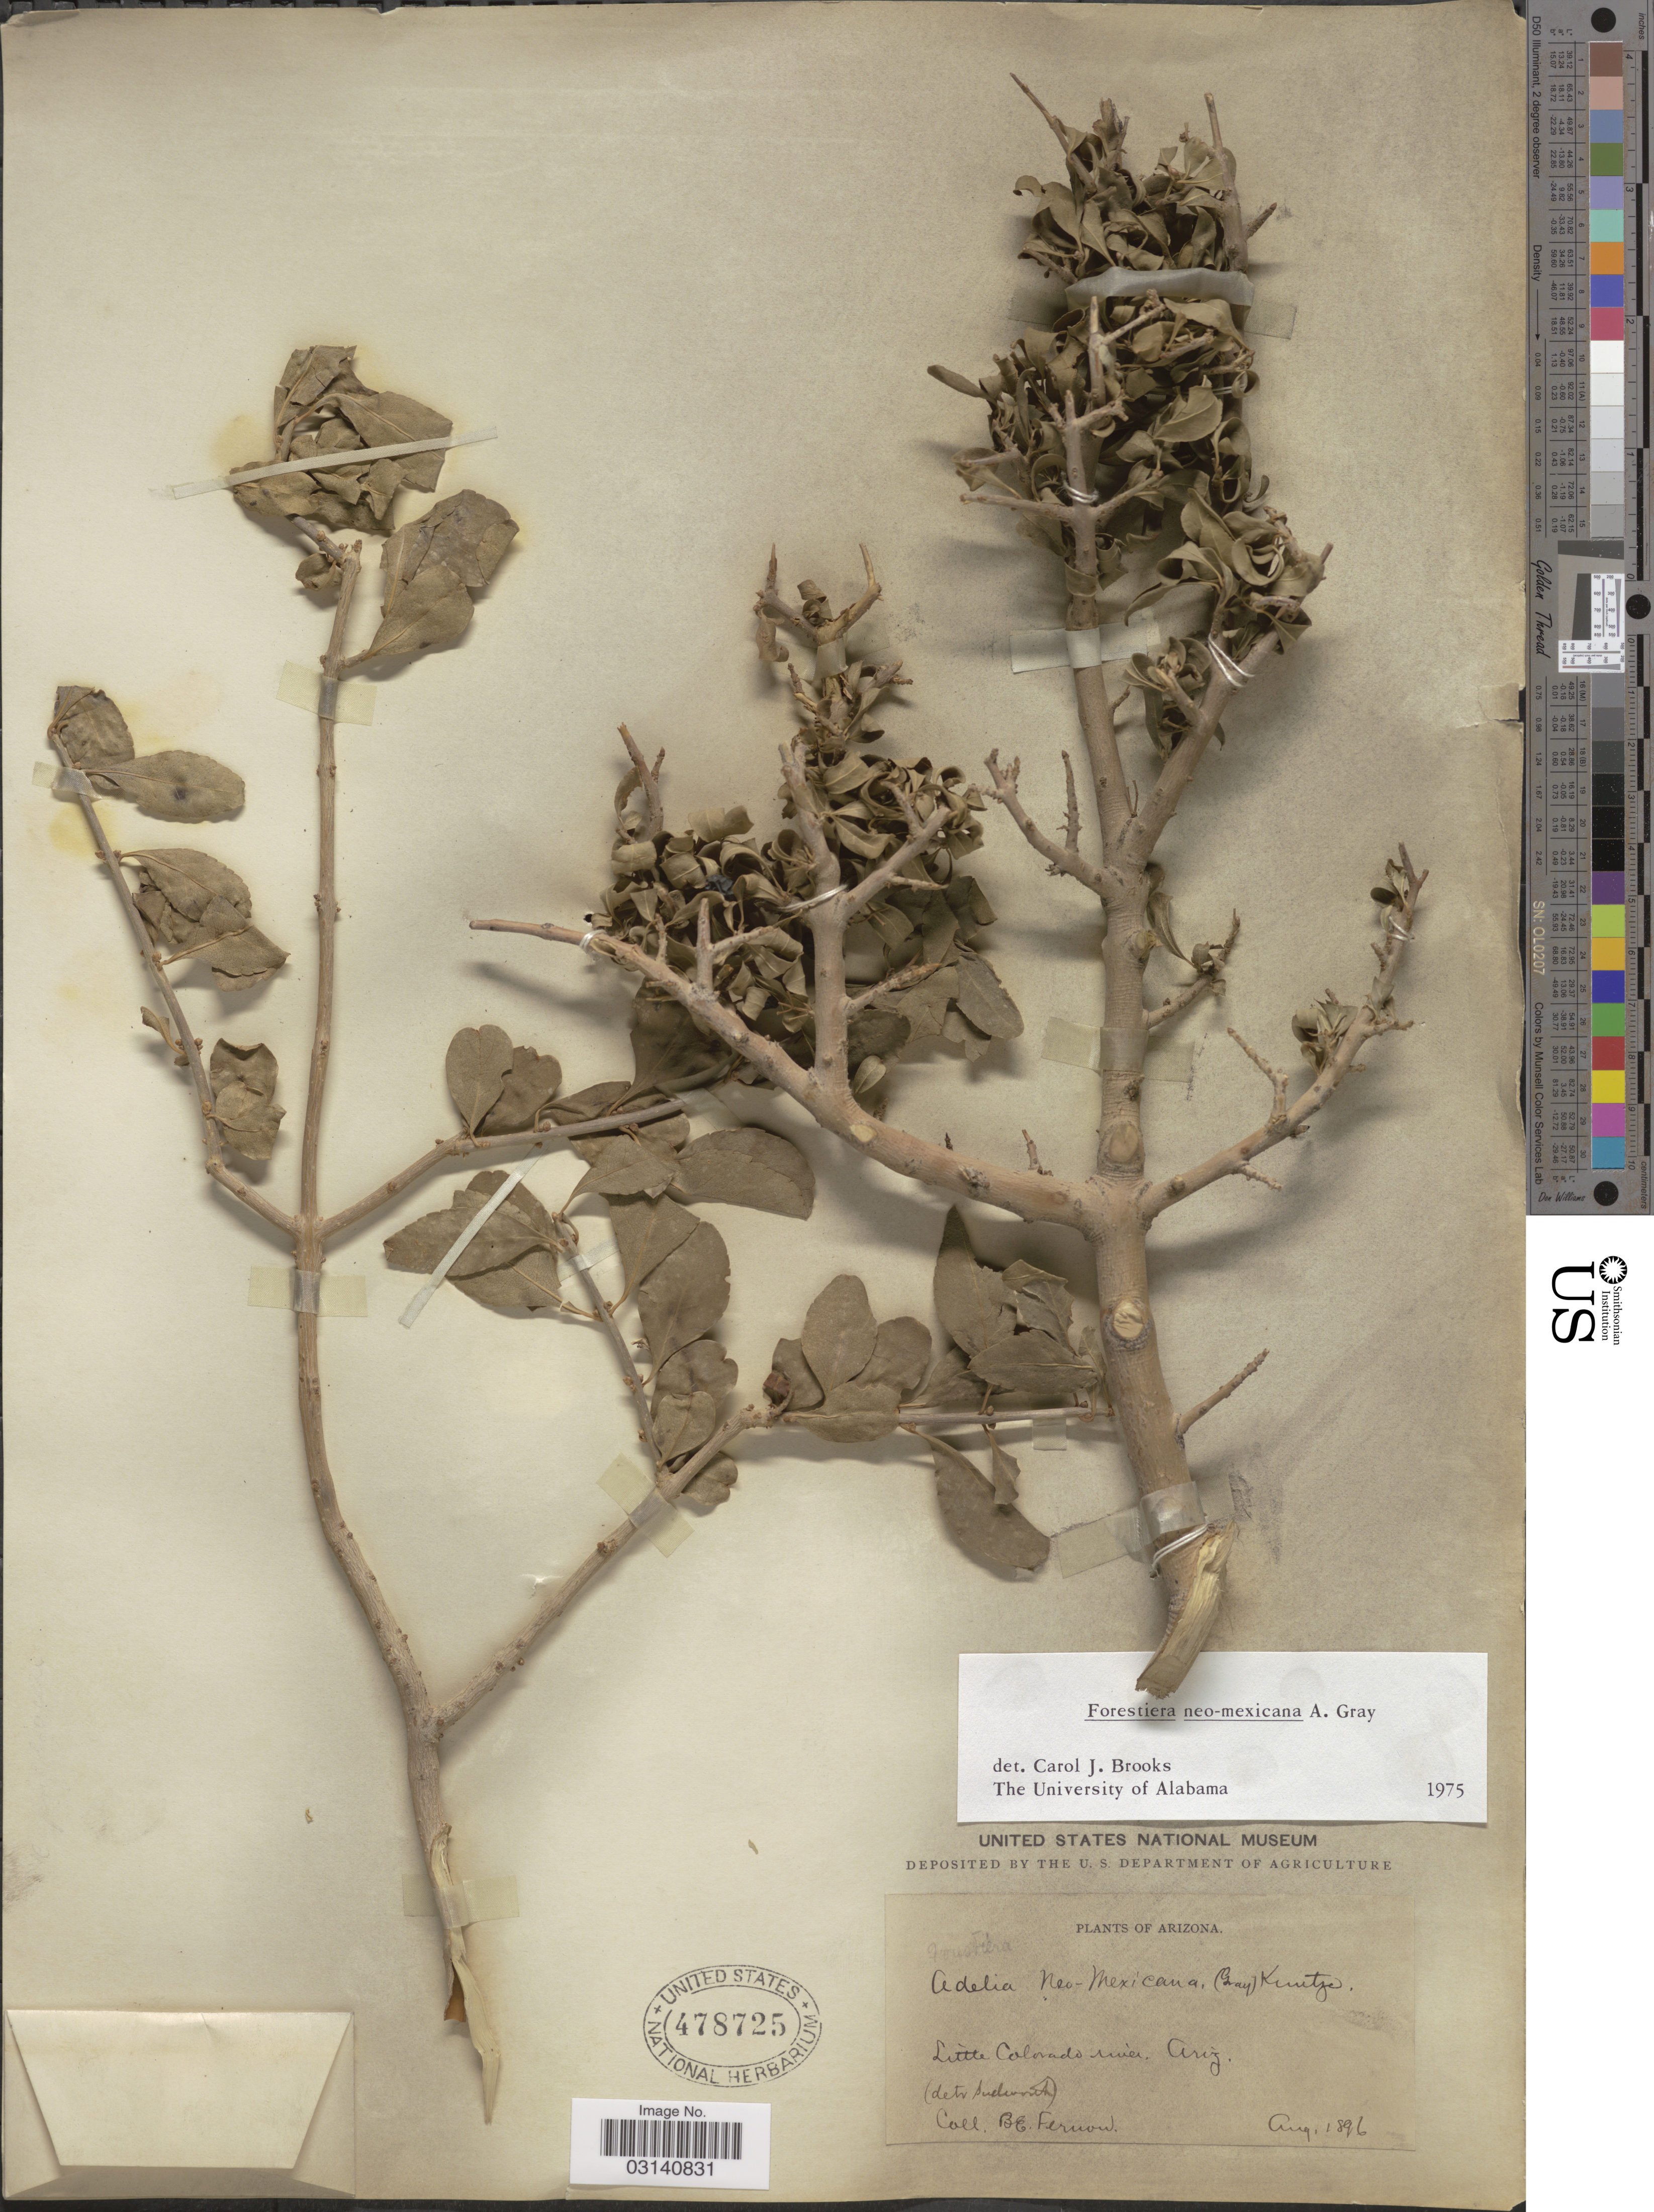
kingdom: Plantae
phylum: Tracheophyta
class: Magnoliopsida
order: Lamiales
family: Oleaceae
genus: Forestiera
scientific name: Forestiera neomexicana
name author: A. Gray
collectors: B. Fernow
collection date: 1896-08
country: United States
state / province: Arizona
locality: Little Colorado river. Ariz.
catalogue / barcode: US 478725